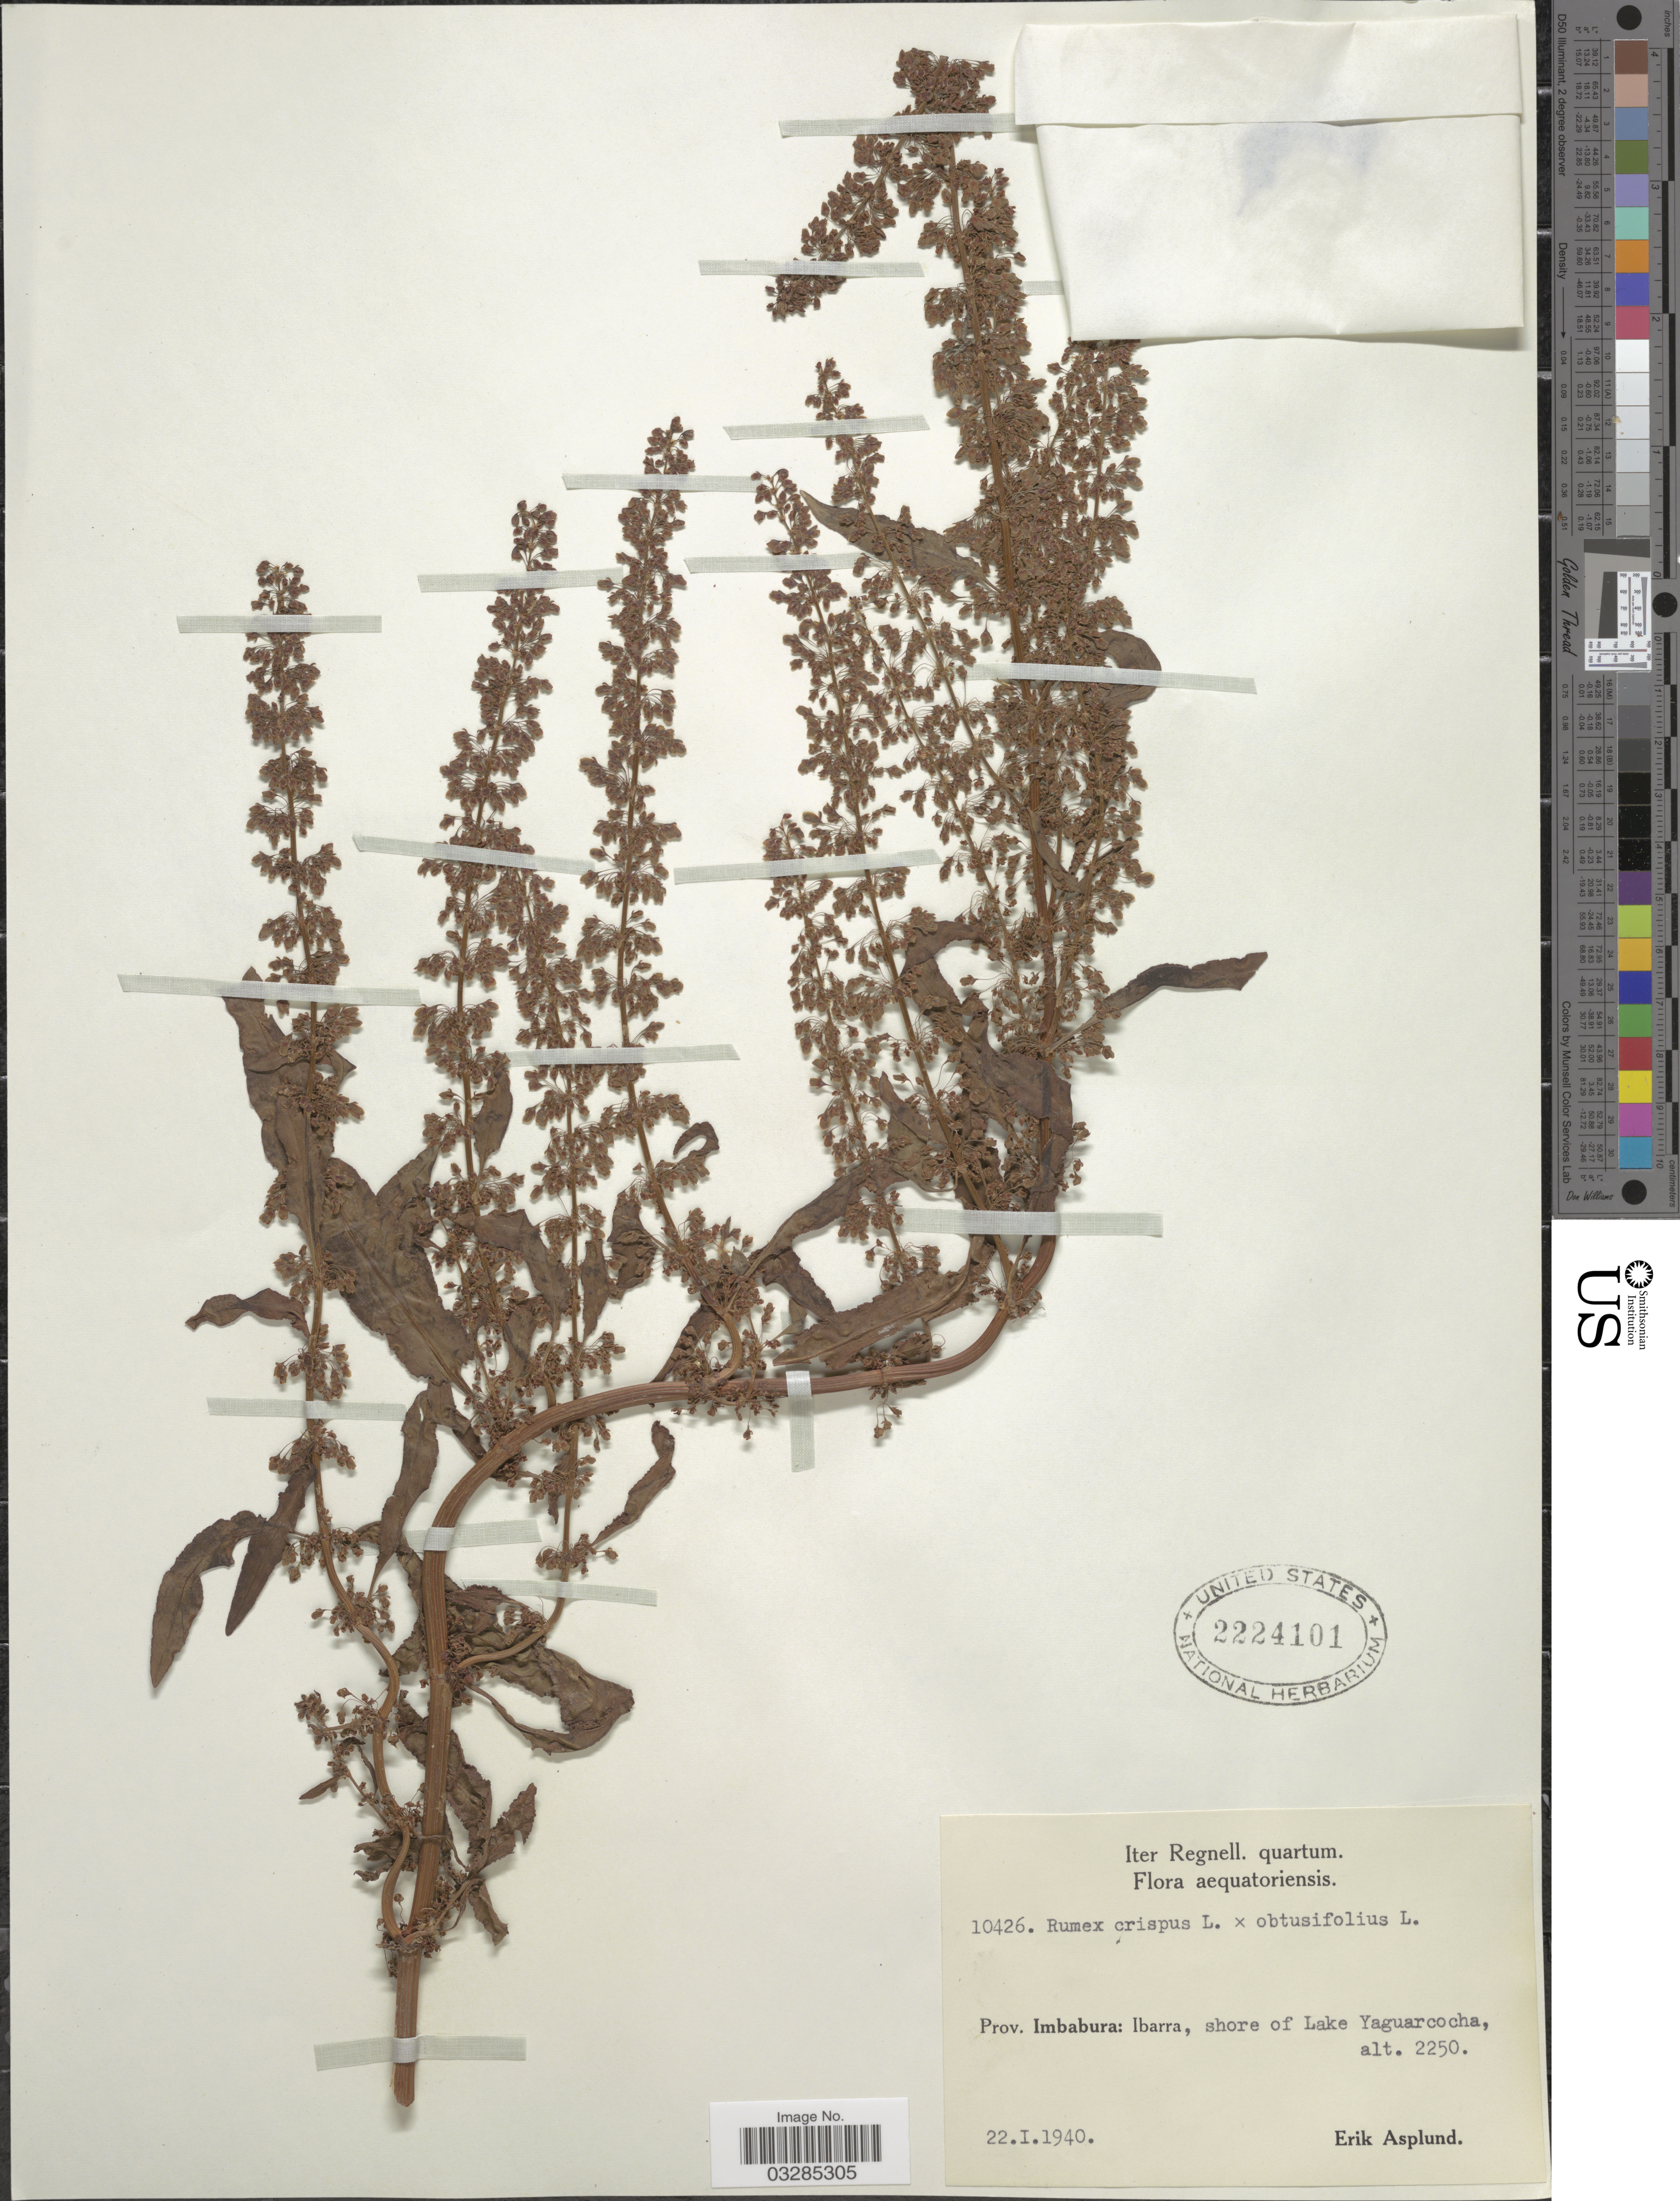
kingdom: Plantae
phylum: Tracheophyta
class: Magnoliopsida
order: Caryophyllales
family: Polygonaceae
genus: Rumex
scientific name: Rumex crispus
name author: L.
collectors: E. Asplund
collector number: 10426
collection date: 1940-01-22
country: Ecuador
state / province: Imbabura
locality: Aequatoriensis. Ibarra, shore of Lake Yaguarcocha.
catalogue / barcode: US 2224101